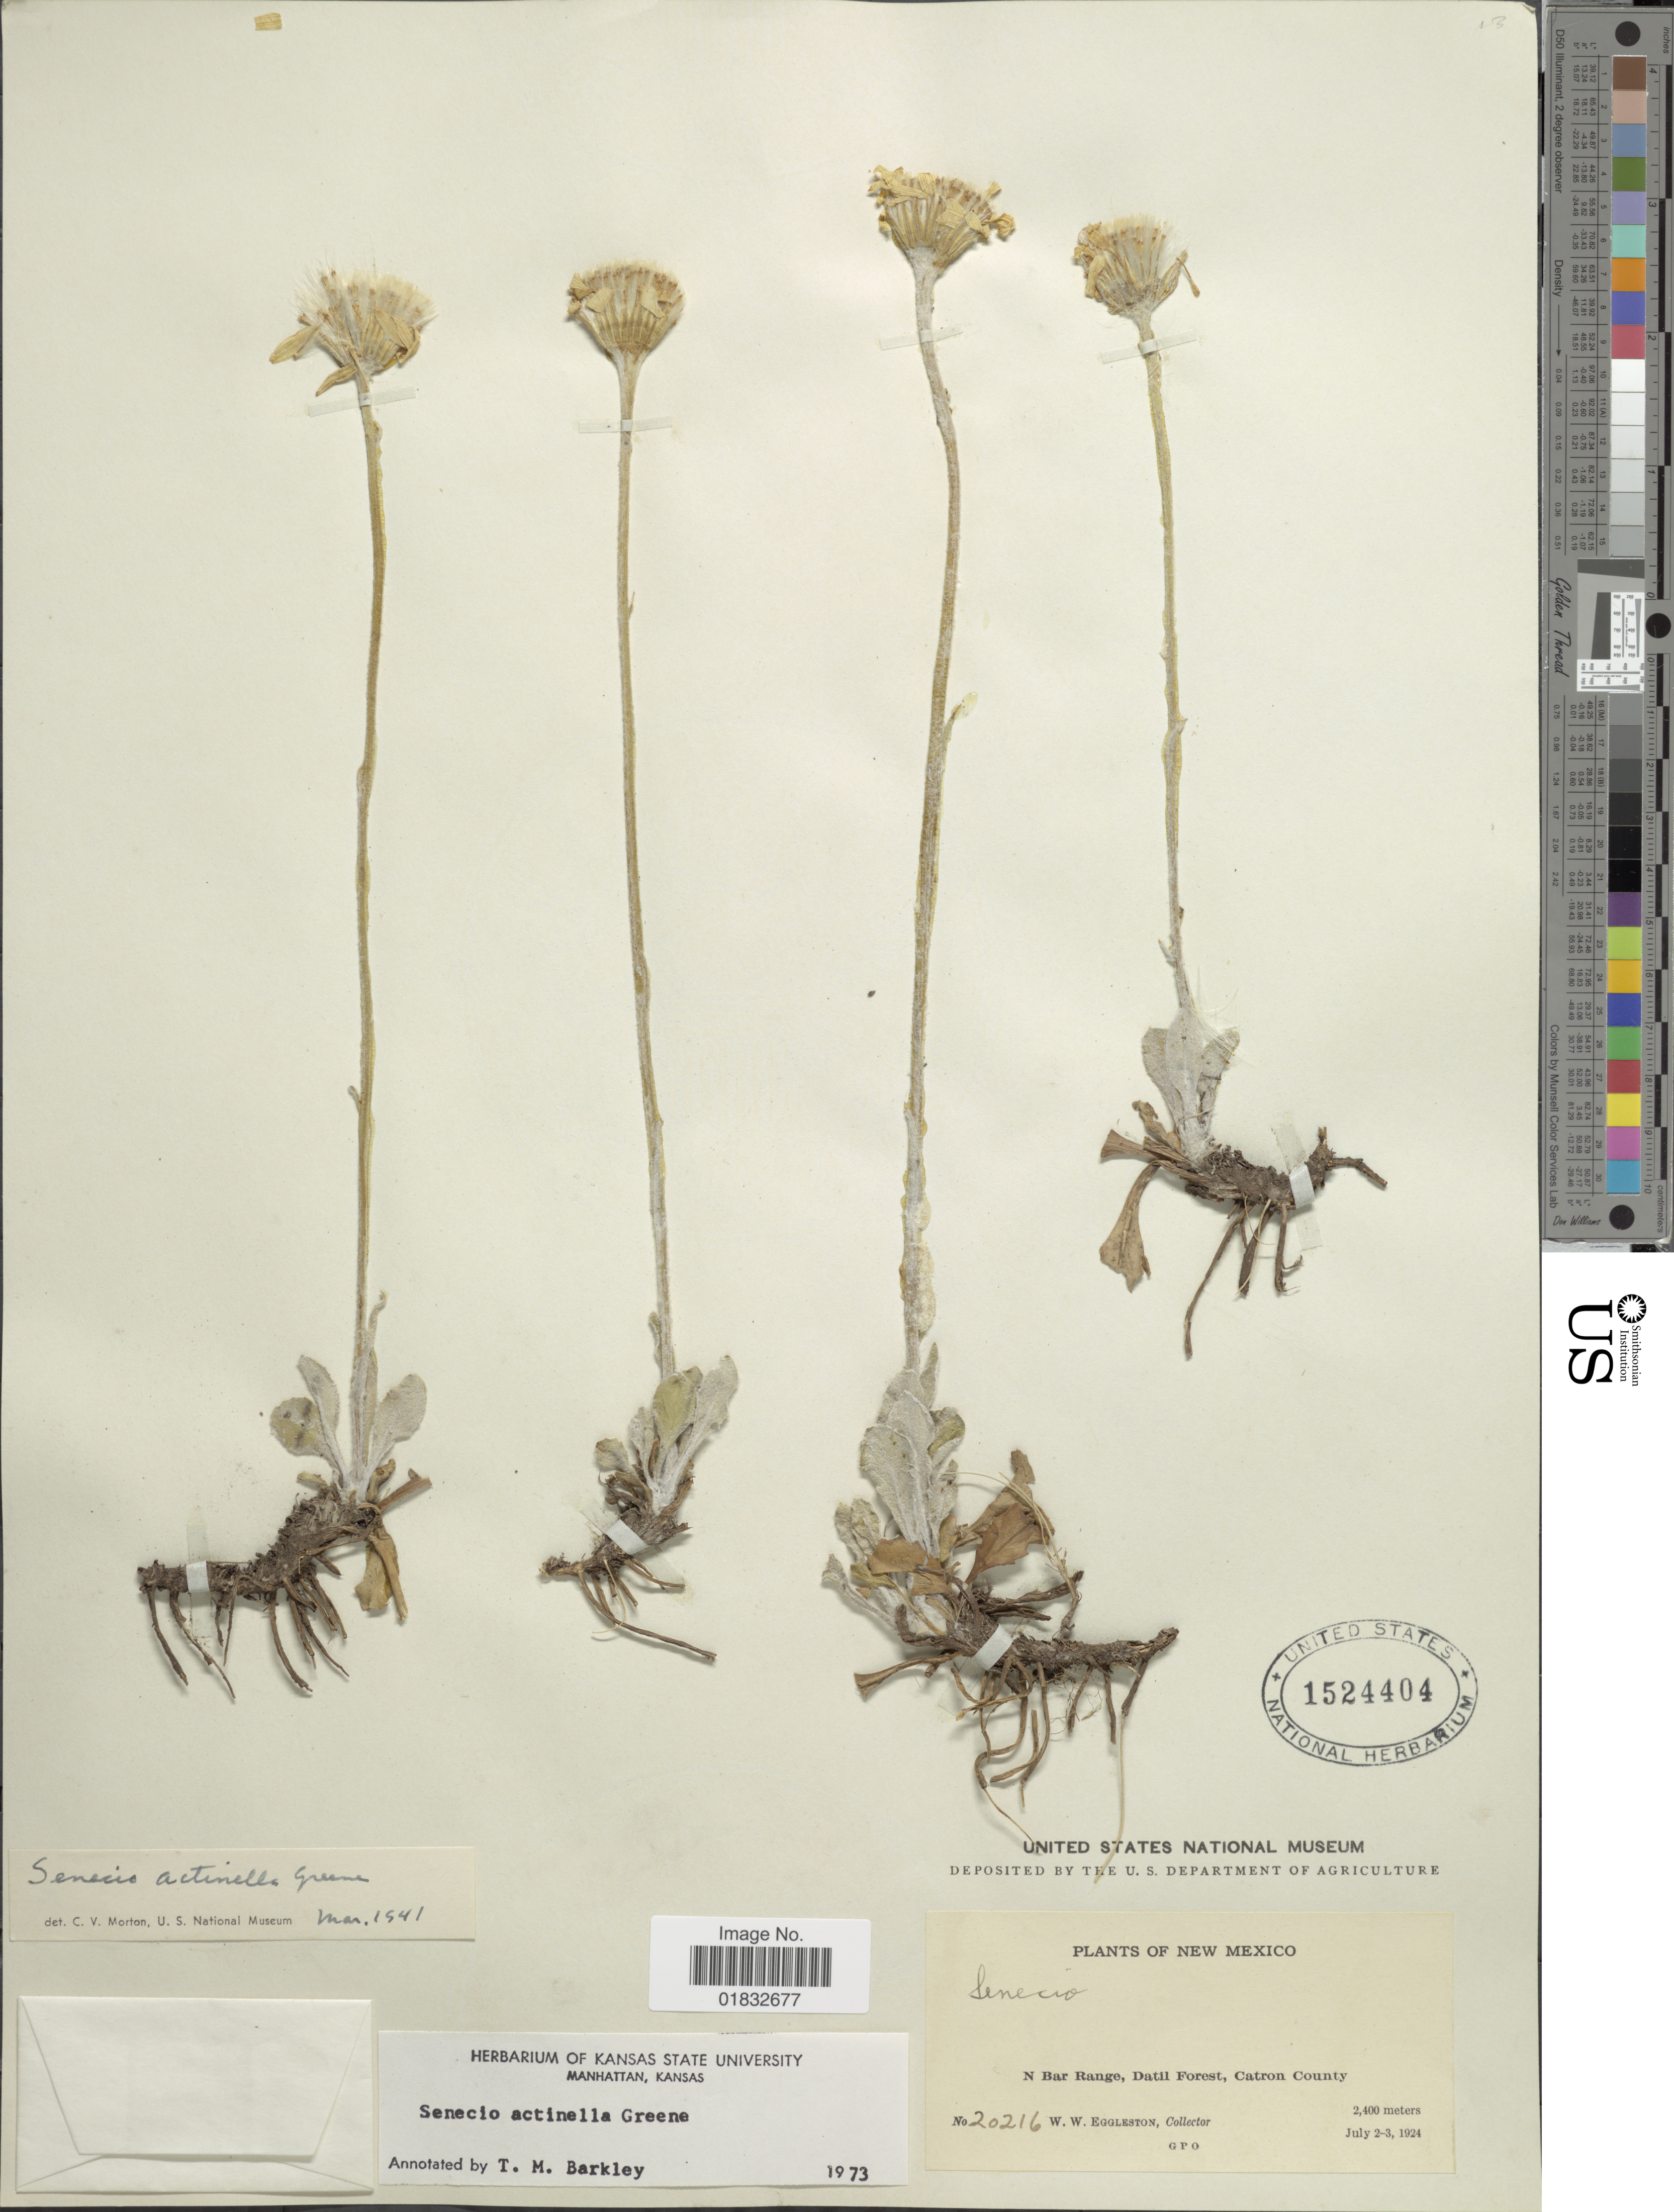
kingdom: Plantae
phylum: Tracheophyta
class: Magnoliopsida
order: Asterales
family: Asteraceae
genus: Senecio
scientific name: Senecio actinella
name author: Greene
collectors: W. W. Eggleston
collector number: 20216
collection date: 1924-07-02/1924-07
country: United States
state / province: New Mexico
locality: N Bar Range, Datil Forest, Catron County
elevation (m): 2400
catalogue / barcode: US 1524404